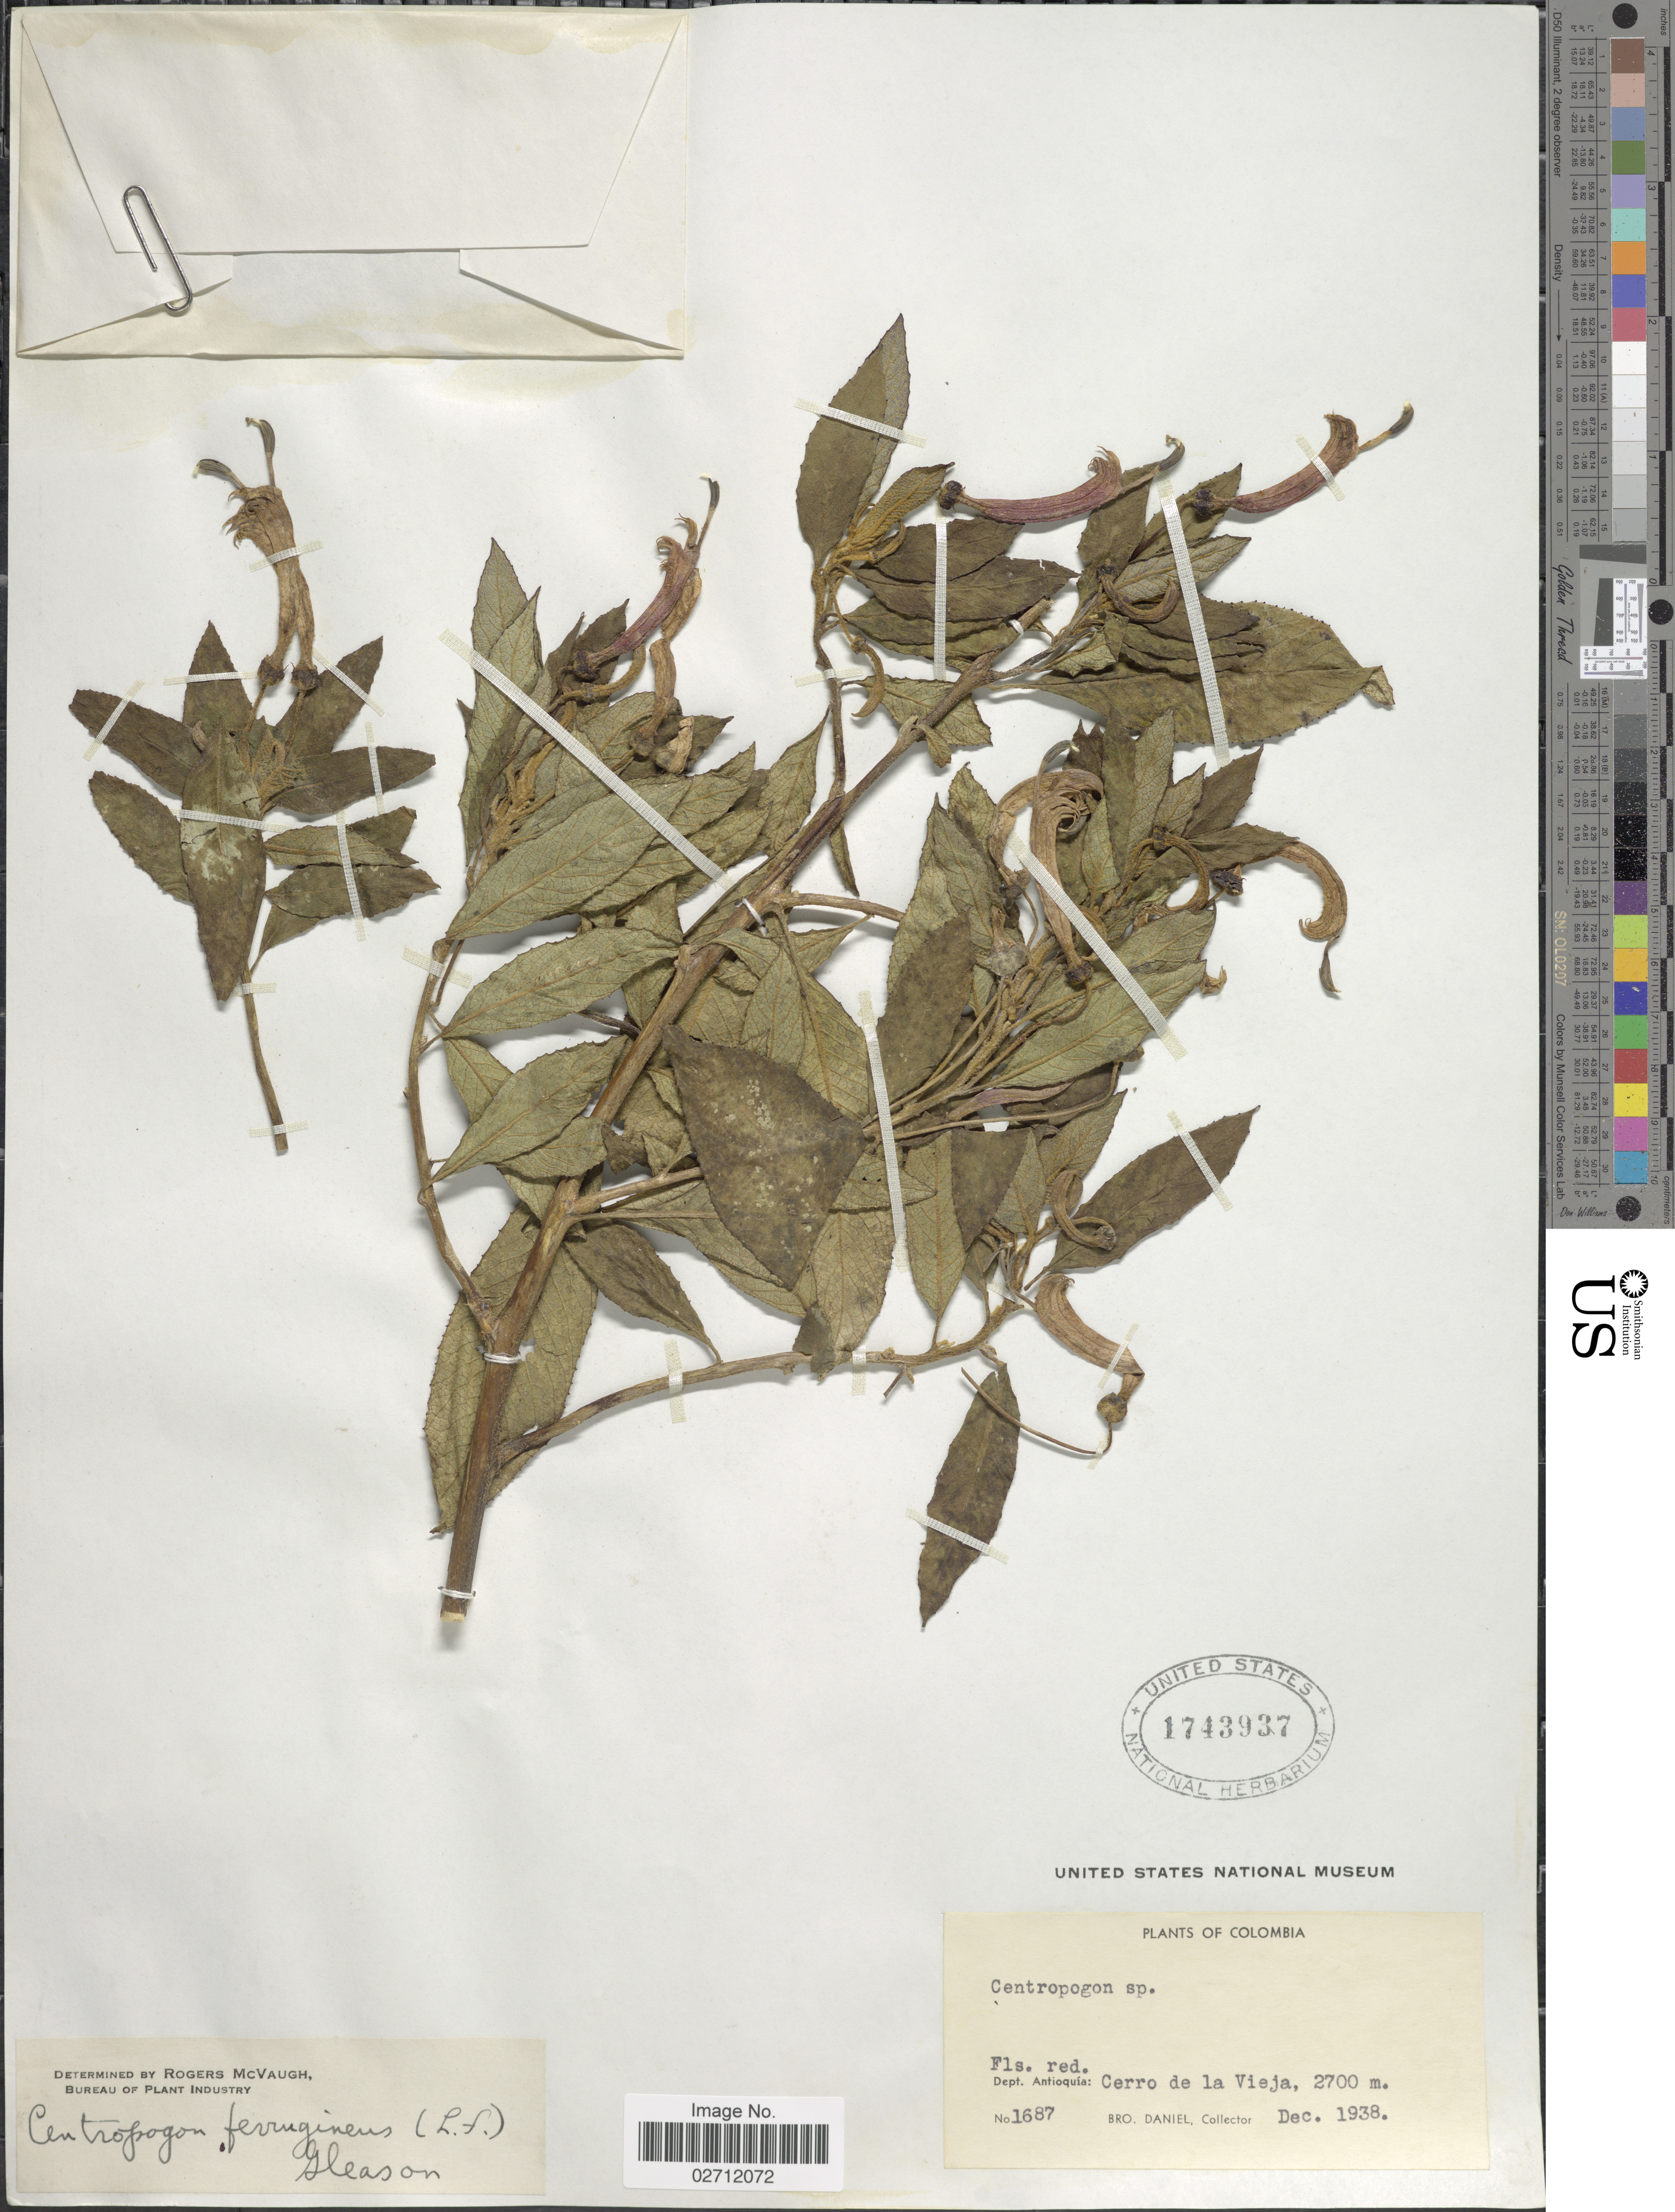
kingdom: Plantae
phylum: Tracheophyta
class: Magnoliopsida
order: Asterales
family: Campanulaceae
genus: Centropogon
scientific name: Centropogon ferrugineus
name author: (L. f.) Gleason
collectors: Bro. Daniel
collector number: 1687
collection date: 1938-12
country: Colombia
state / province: Antioquia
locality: Cerro de La Vieja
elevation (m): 2700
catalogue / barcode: US 1743937